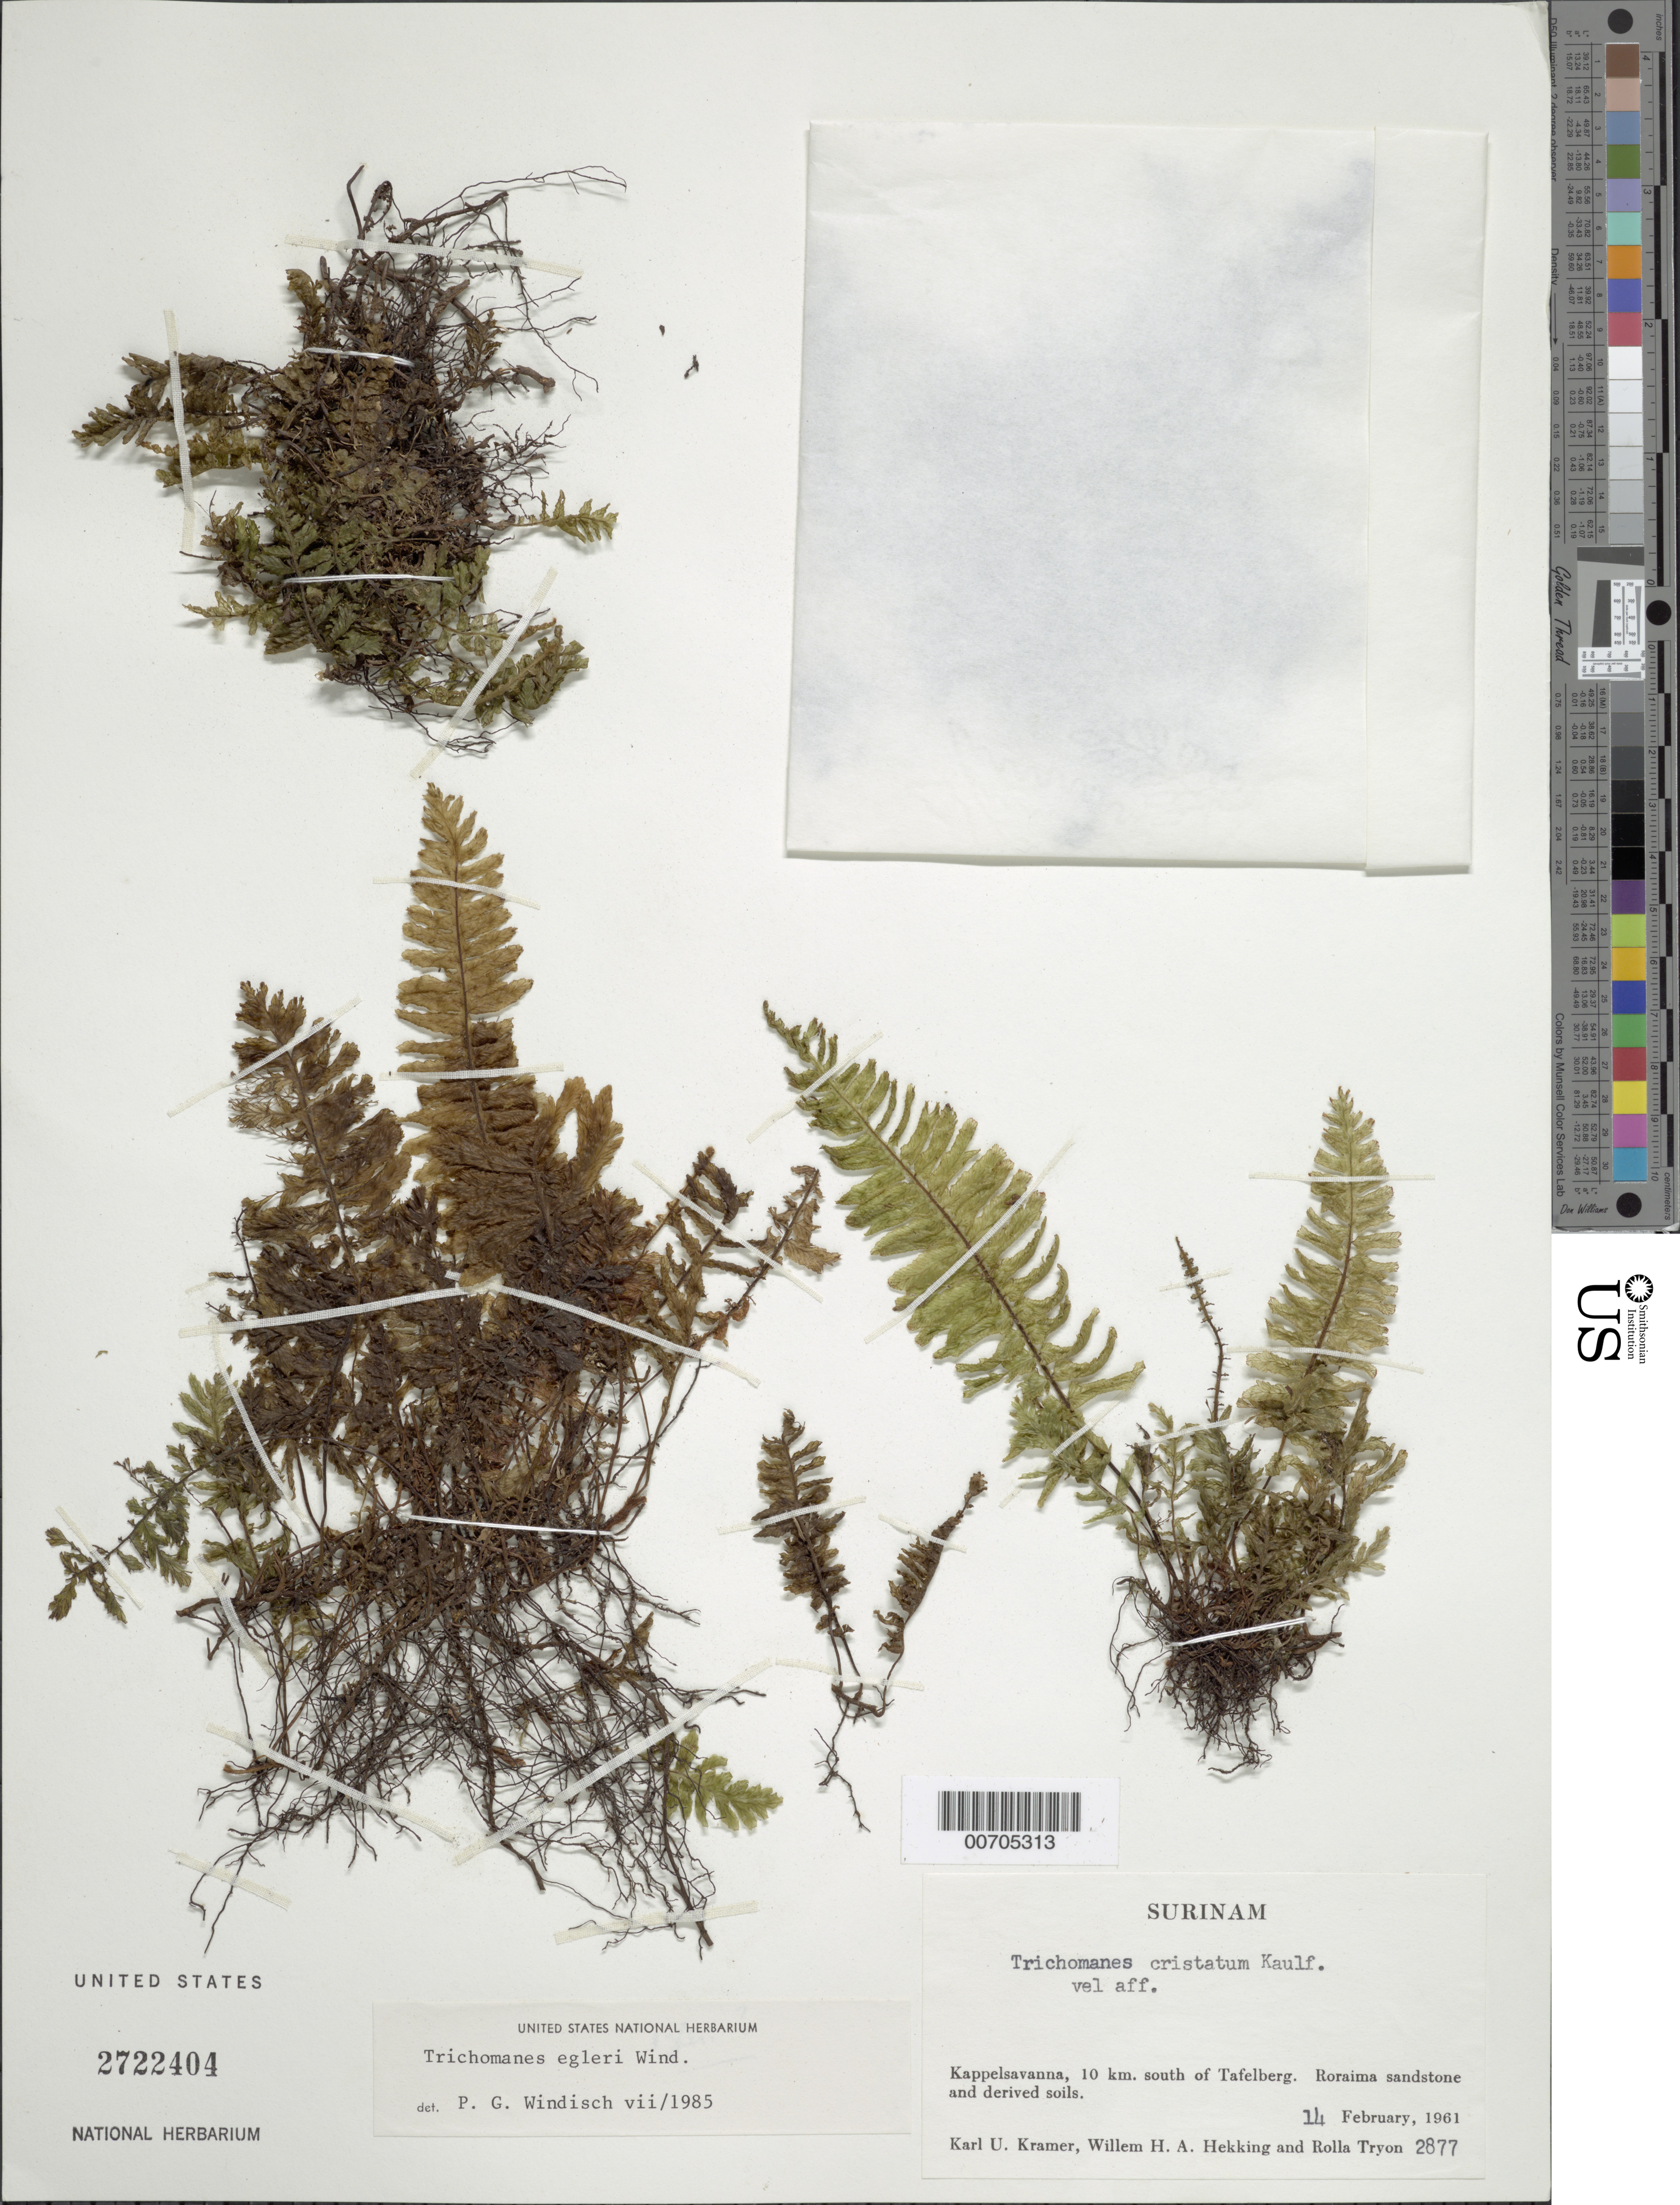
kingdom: Plantae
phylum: Tracheophyta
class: Polypodiopsida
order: Hymenophyllales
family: Hymenophyllaceae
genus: Trichomanes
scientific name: Trichomanes egleri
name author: P.G. Windisch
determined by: Windisch, Paulo Guenter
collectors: K. U. Kramer, W. H. A. Hekking & R. M. Tryon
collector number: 2877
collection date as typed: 14-Feb-61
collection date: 1961-02-14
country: Suriname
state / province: Saramacca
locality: Kappelsavanna, 10 km S of Tafelberg, near south foot of the mountain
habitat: Roraima sandstone and derived soils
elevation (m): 300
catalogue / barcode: US 2722404